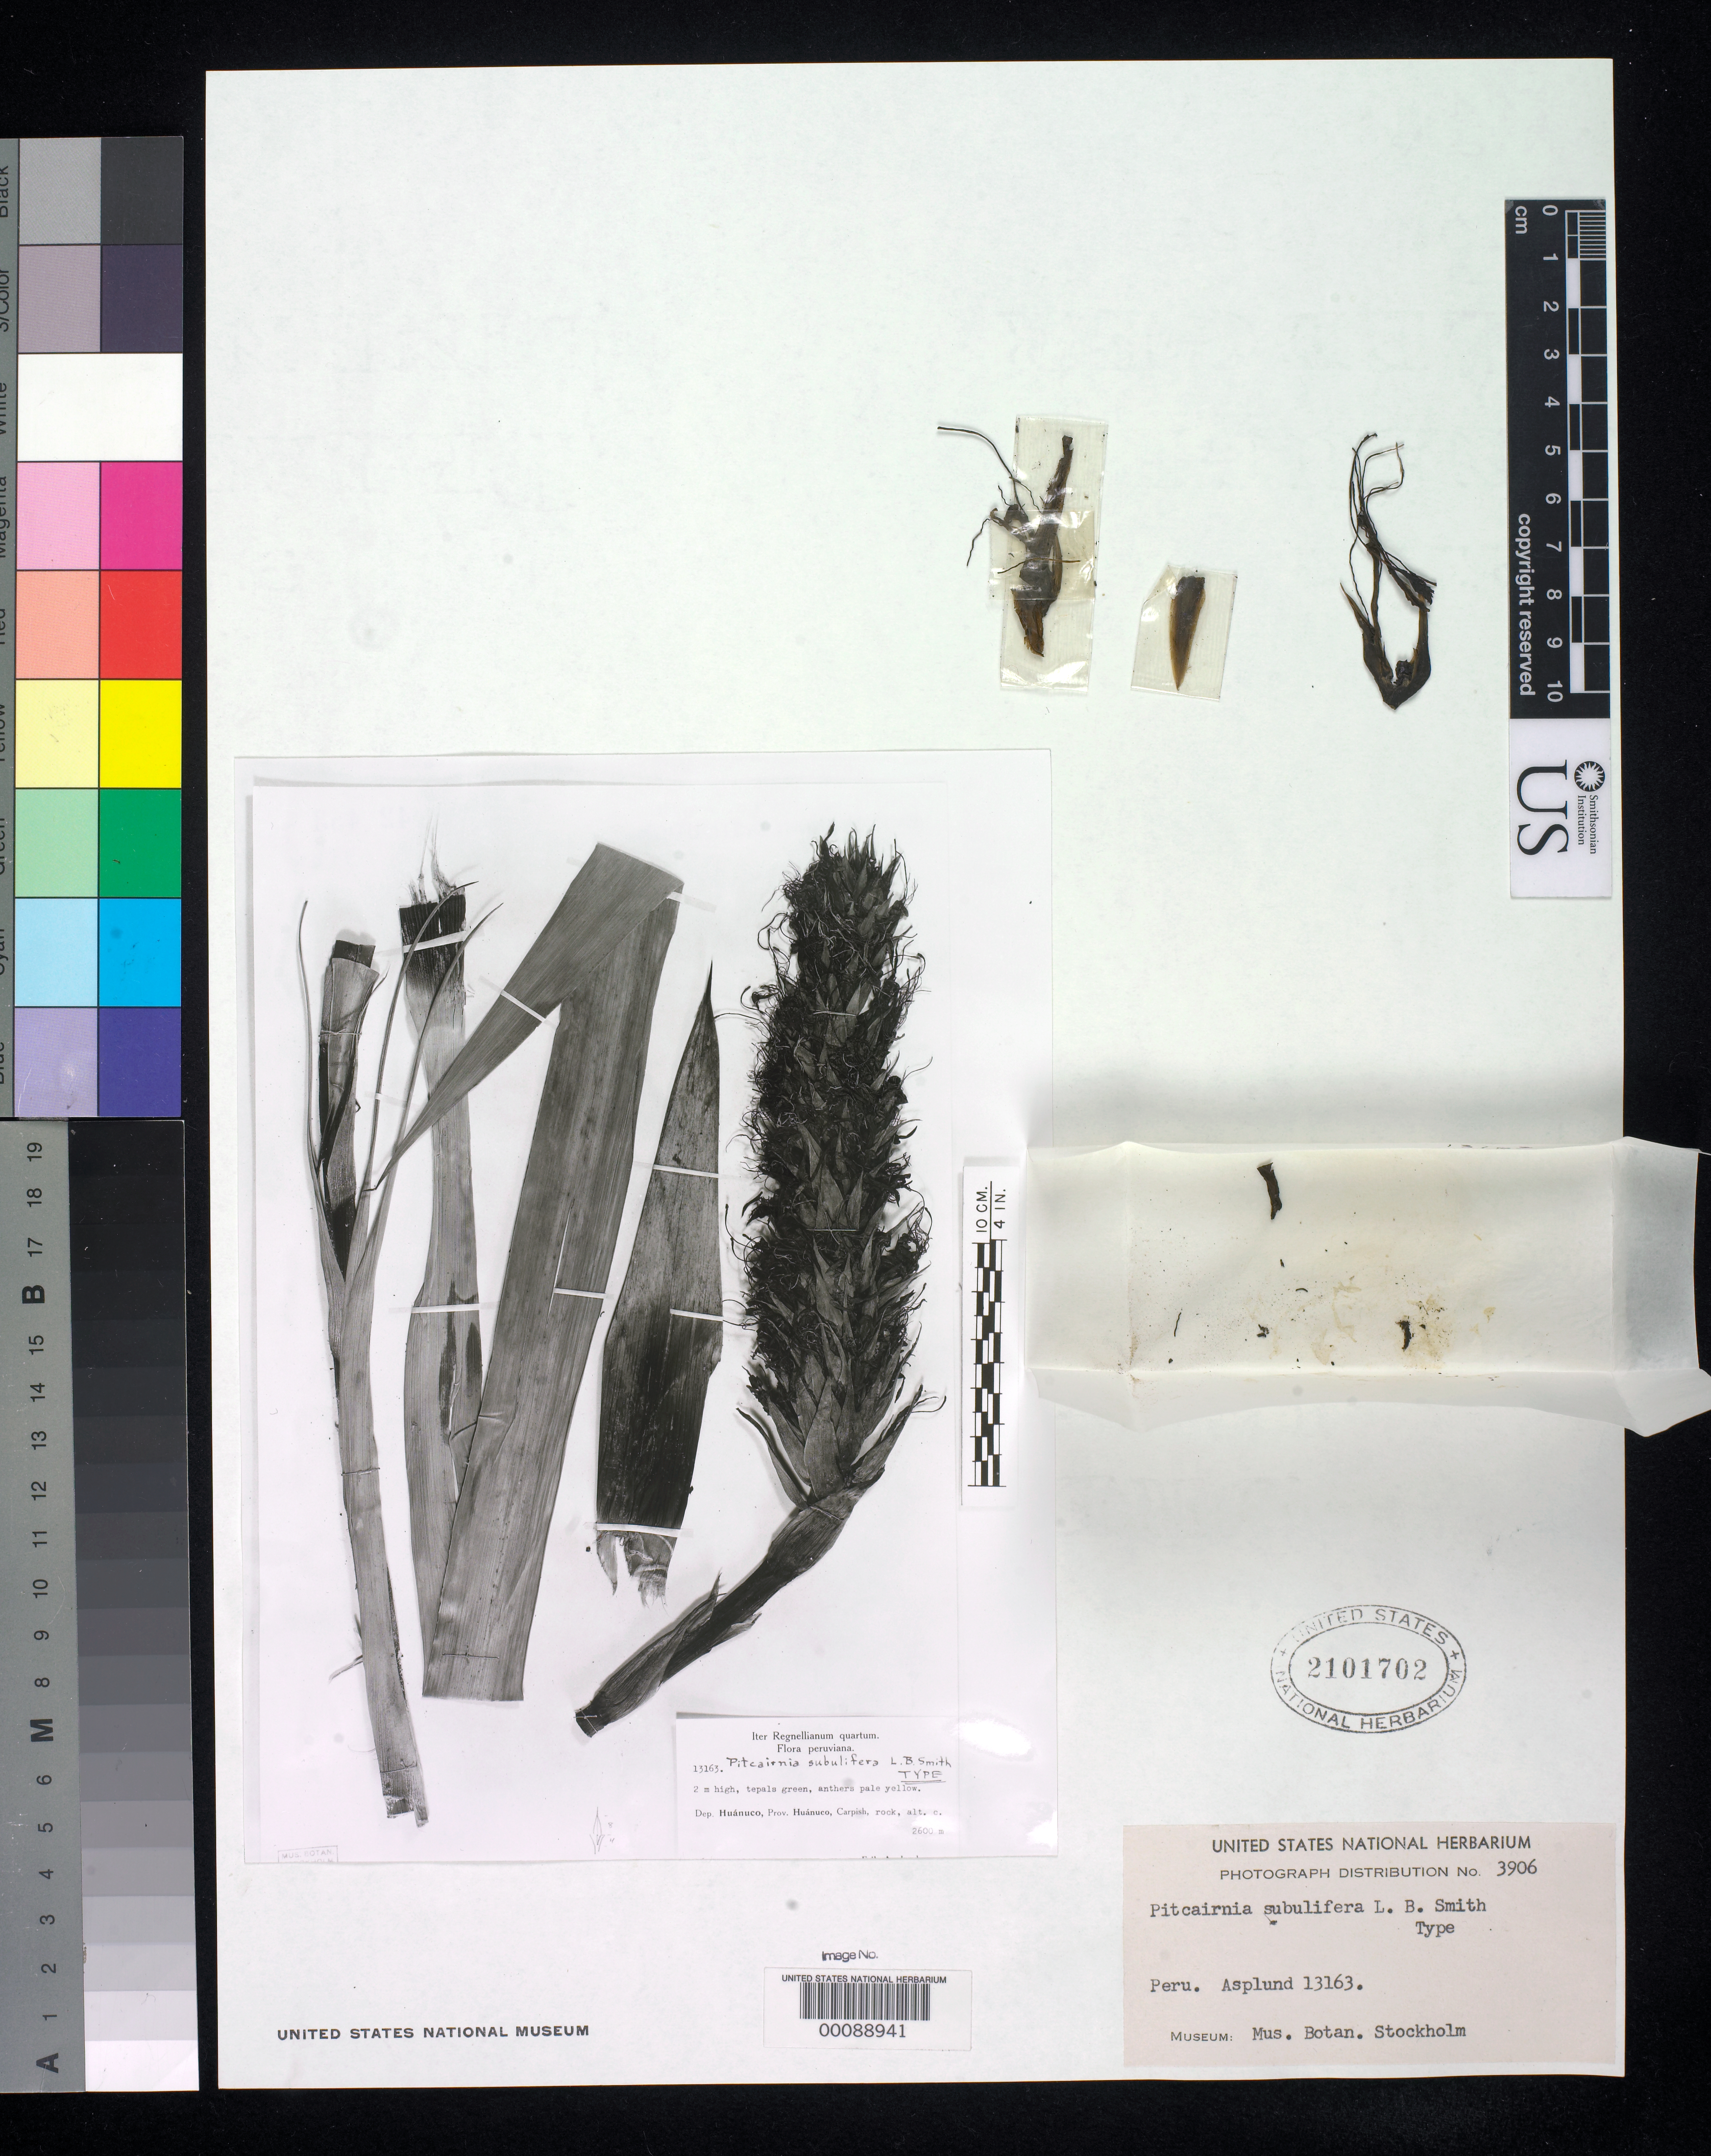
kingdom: Plantae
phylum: Tracheophyta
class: Liliopsida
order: Poales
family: Bromeliaceae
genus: Pitcairnia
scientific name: Pitcairnia subulifera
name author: L.B. Sm.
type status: Type Fragment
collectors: E. Asplund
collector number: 13163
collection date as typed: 16 Aug 1940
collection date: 1940-08-16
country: Peru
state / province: Huánuco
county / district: Huánuco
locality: Carpish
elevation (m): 2600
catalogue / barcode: US 2101702